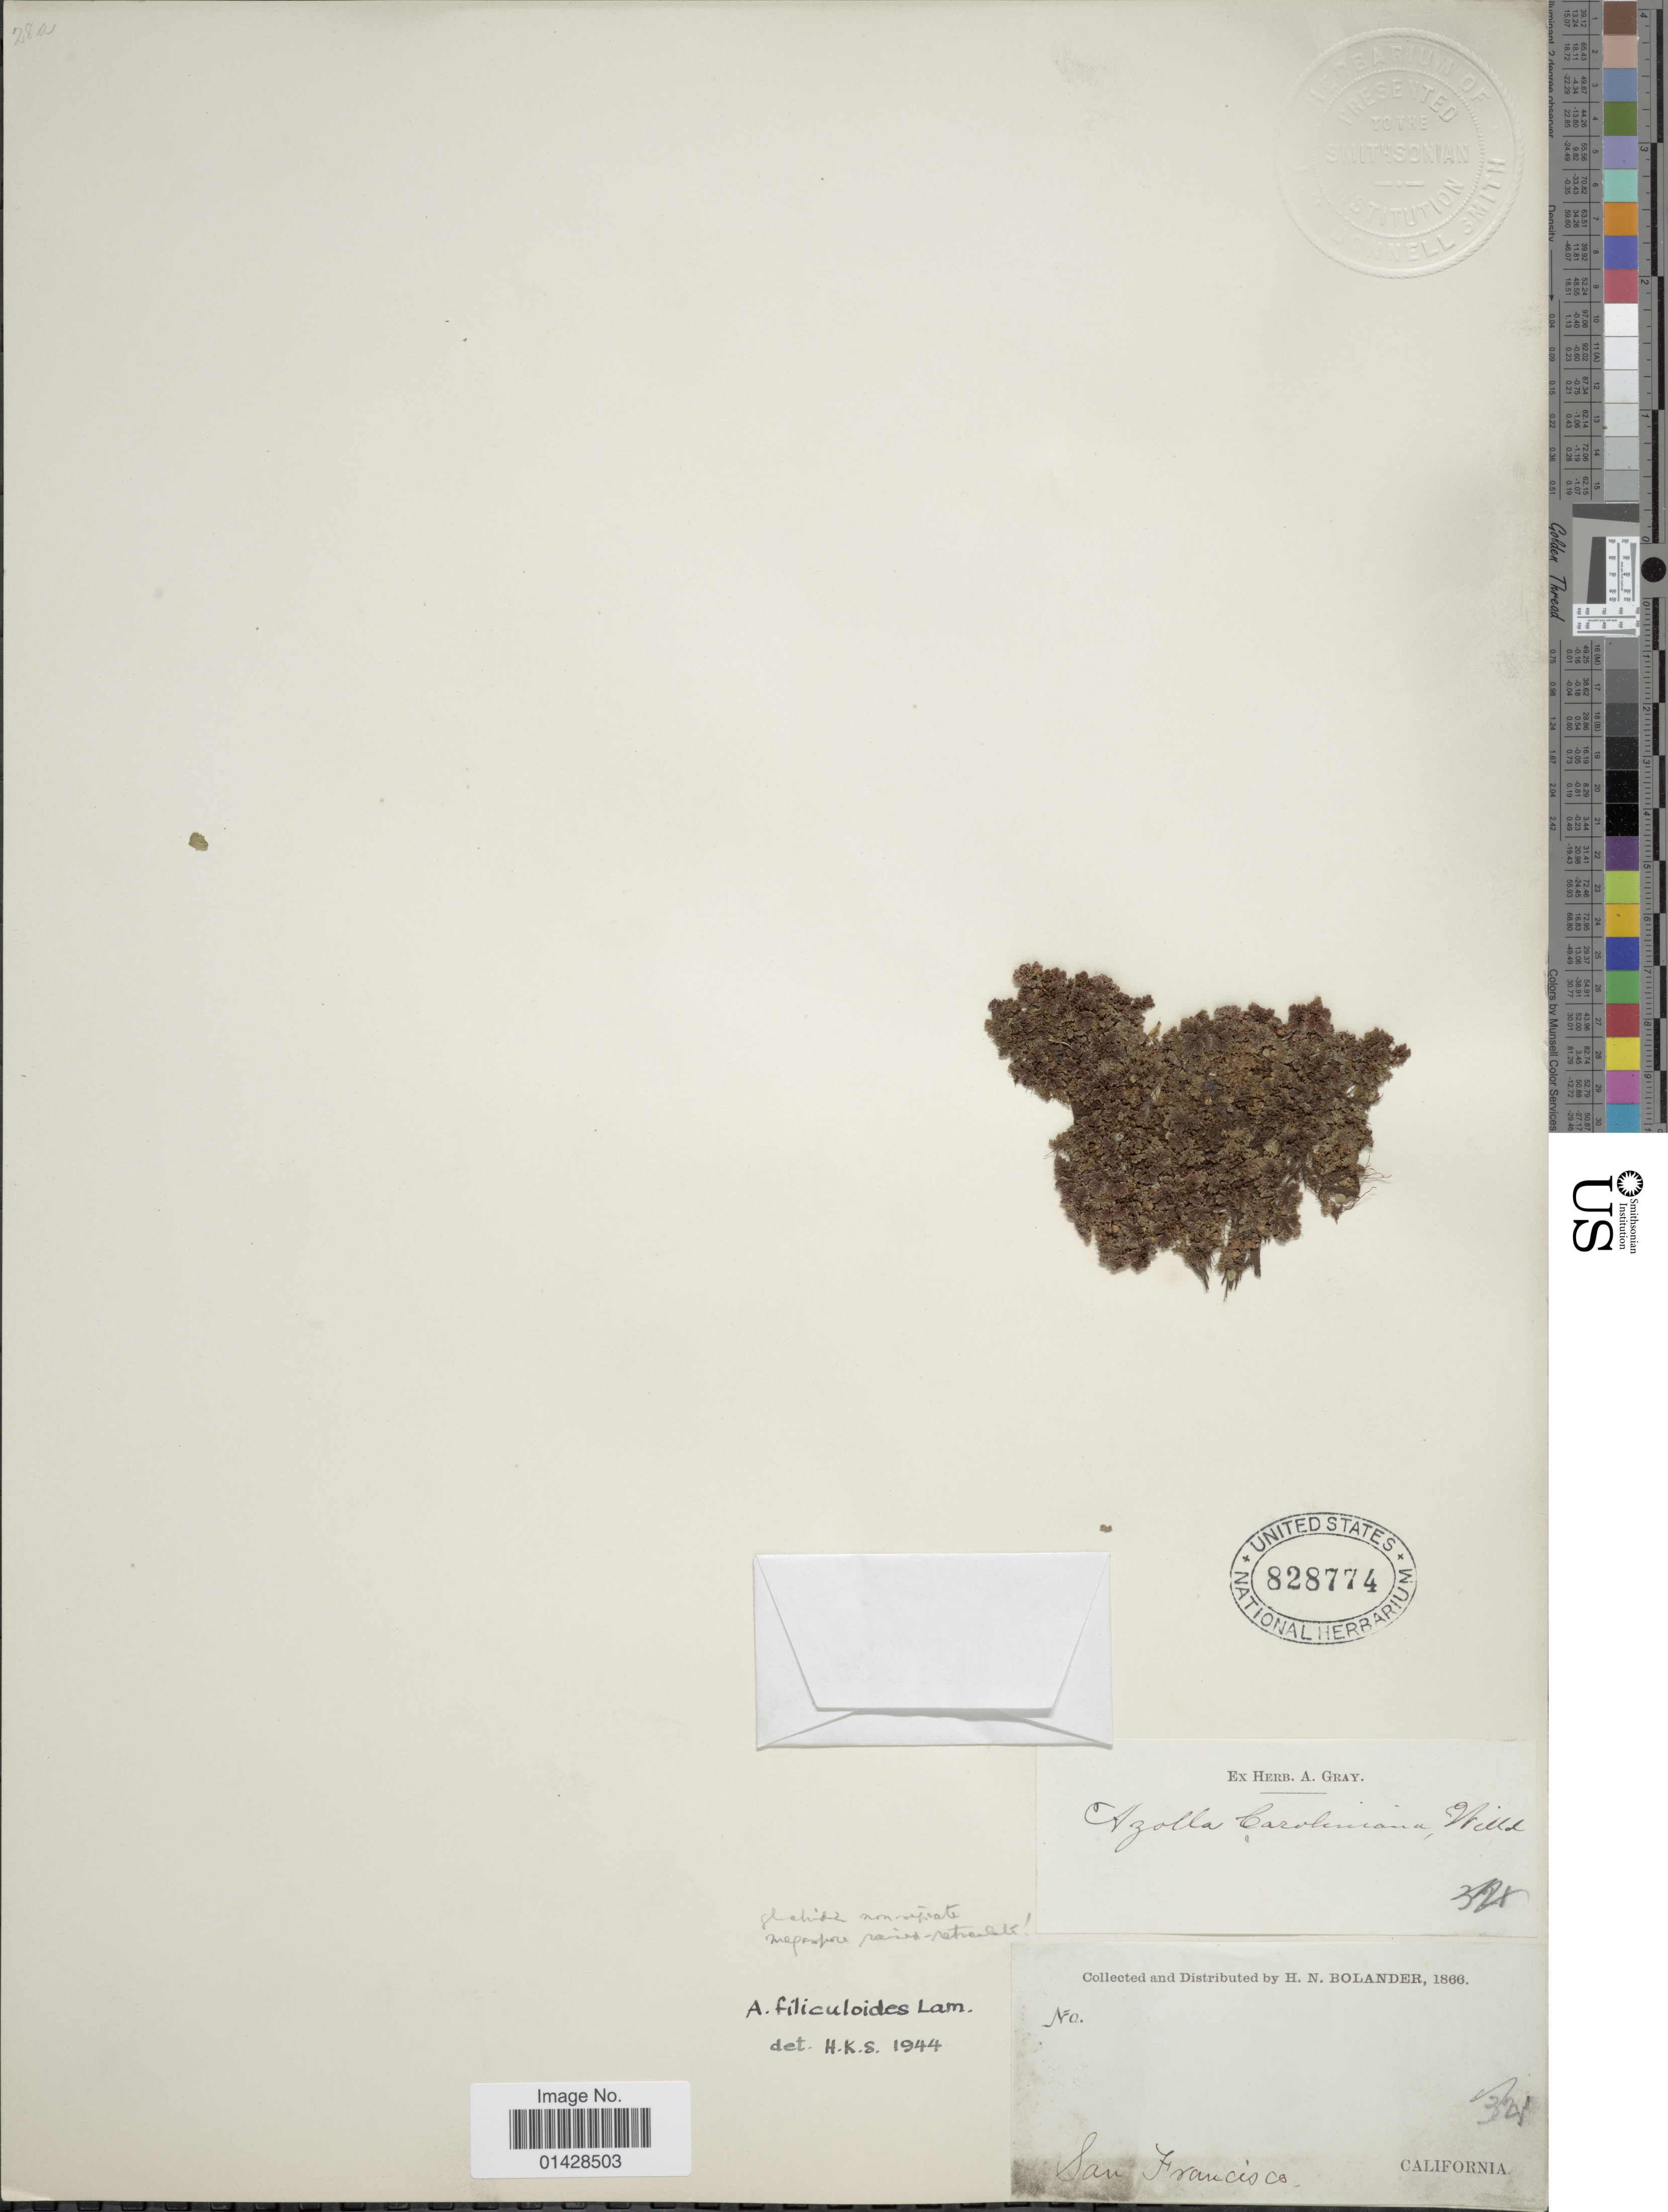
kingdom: Plantae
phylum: Tracheophyta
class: Polypodiopsida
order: Salviniales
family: Salviniaceae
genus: Azolla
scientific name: Azolla filiculoides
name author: Lam.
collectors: H. Bolander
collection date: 1866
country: United States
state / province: California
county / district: San Francisco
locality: San Francisco.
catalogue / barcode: US 828774